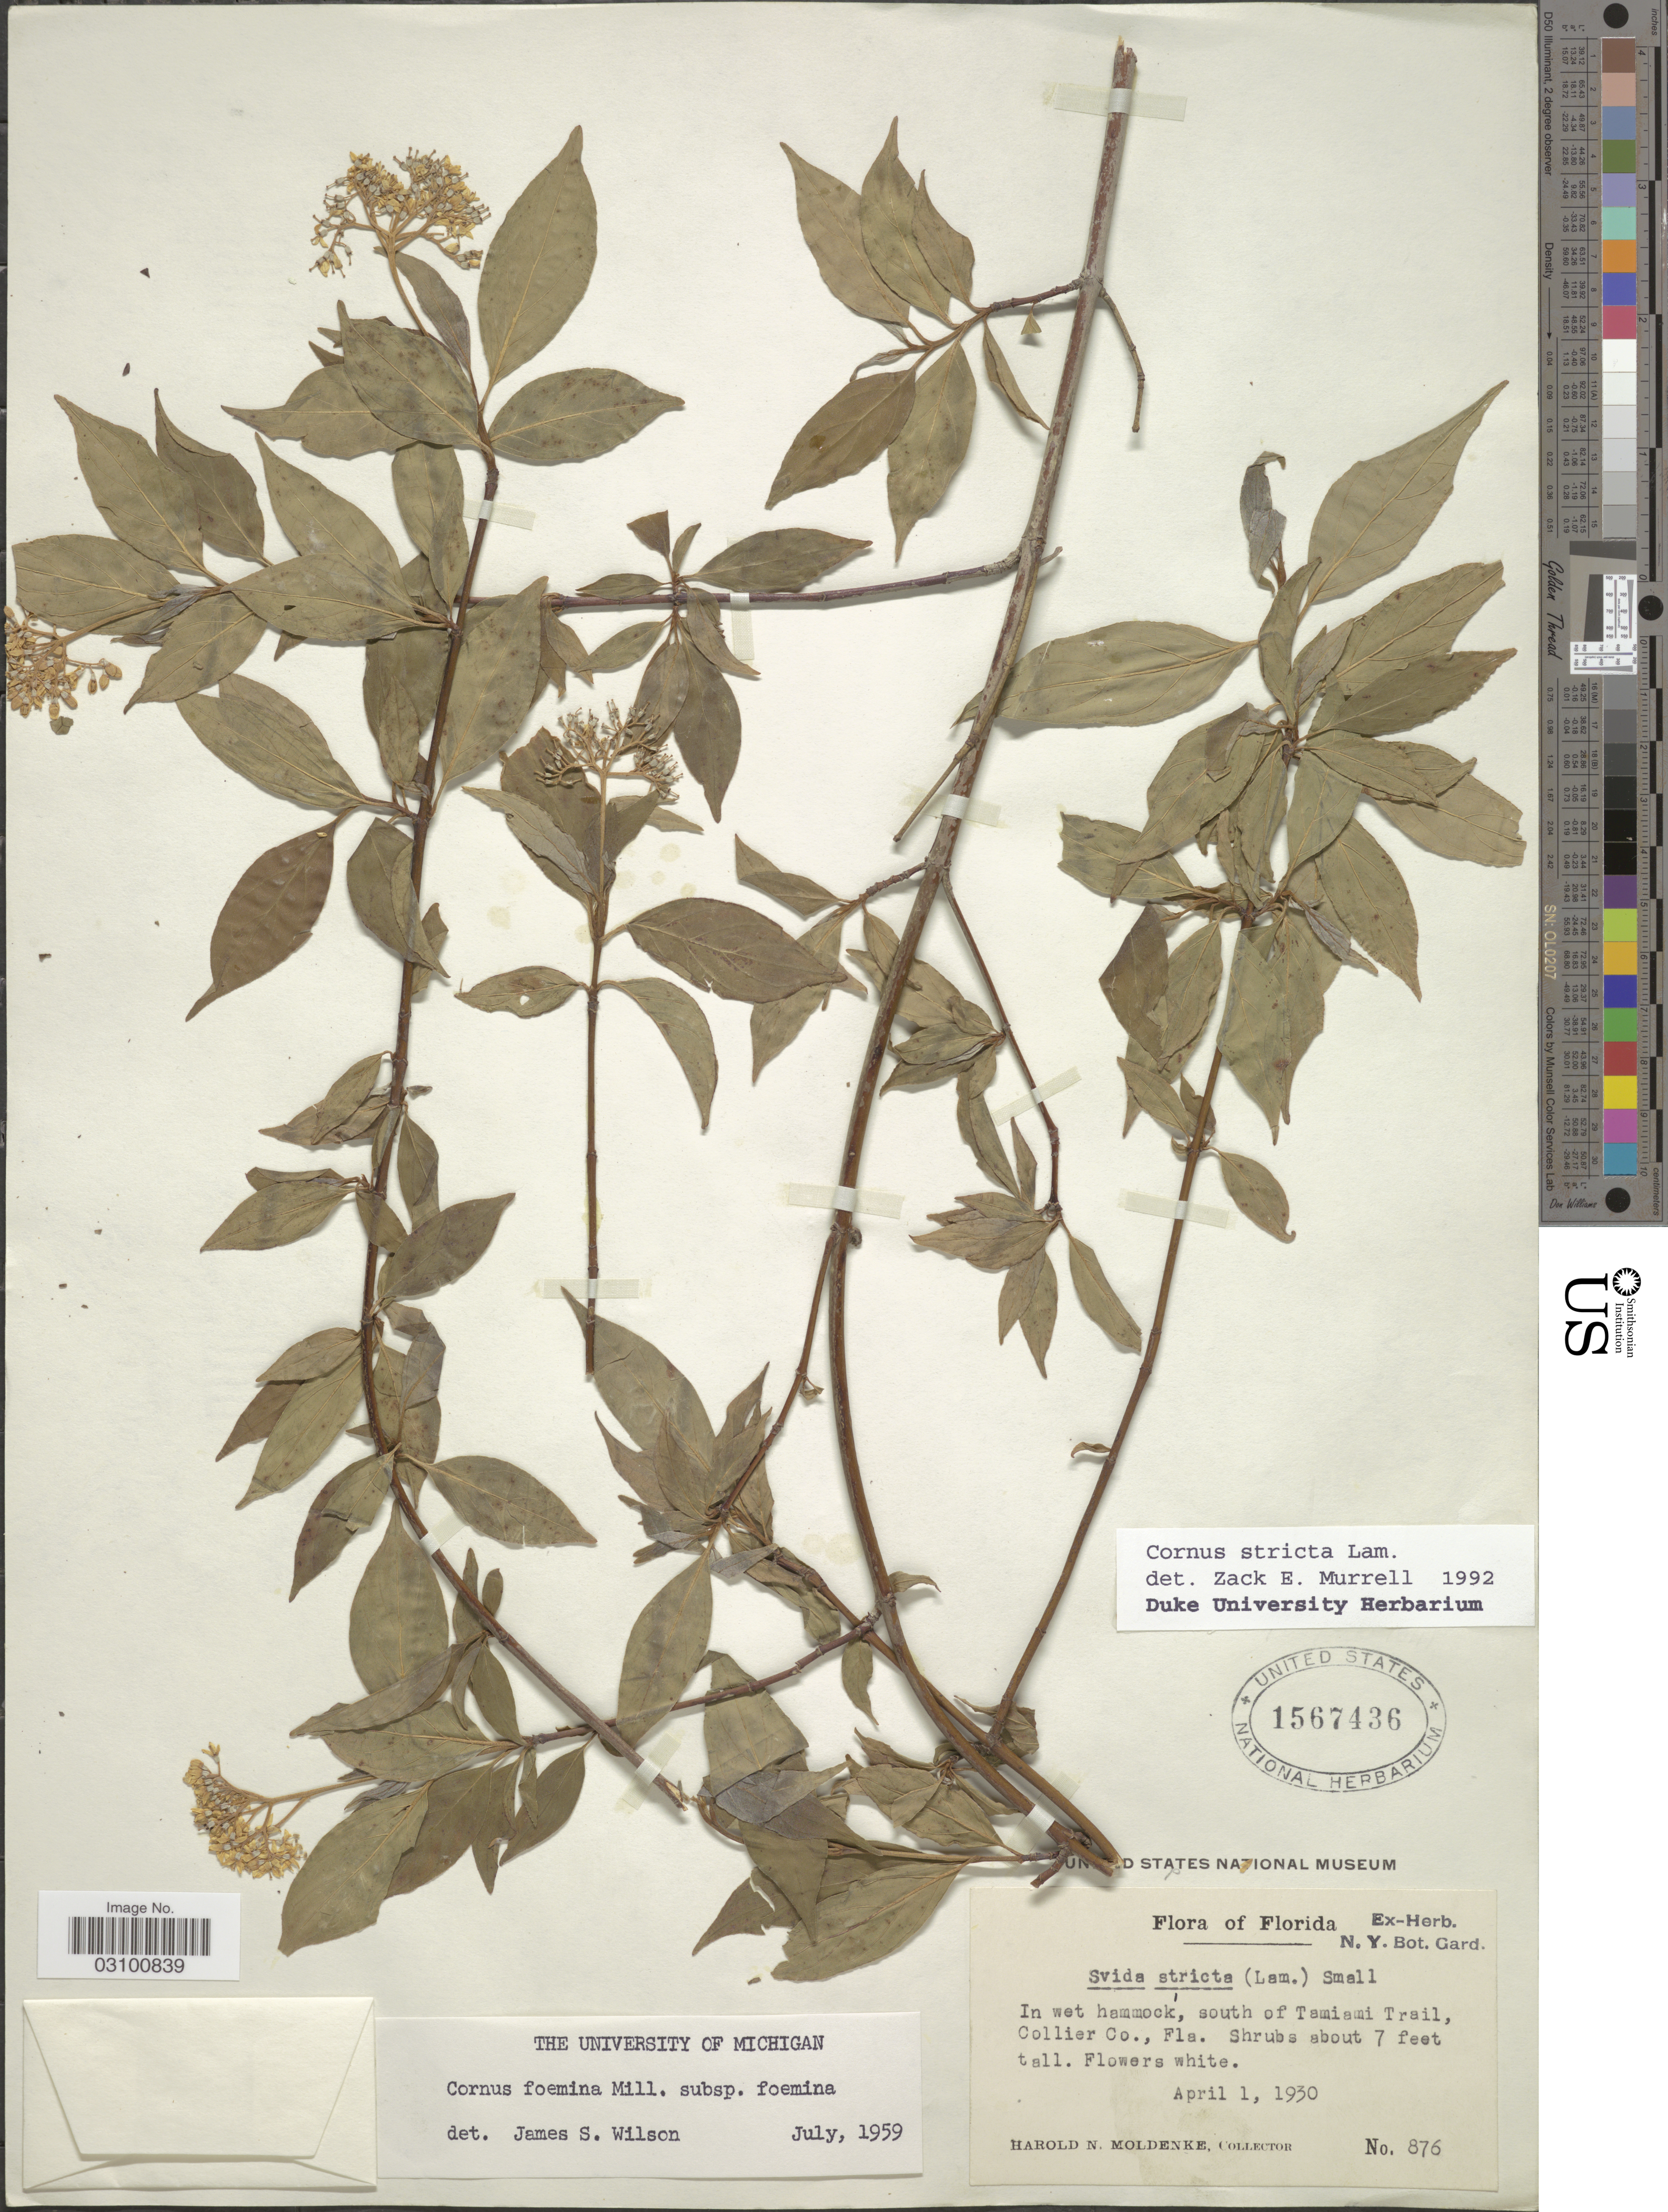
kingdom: Plantae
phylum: Tracheophyta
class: Magnoliopsida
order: Cornales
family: Cornaceae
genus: Cornus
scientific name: Cornus stricta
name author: Lam.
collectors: H. N. Moldenke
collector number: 876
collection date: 1930-04-01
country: United States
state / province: Florida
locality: In wet hammock, south of Tamiami Trail, Collier Co.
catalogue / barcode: US 1567436